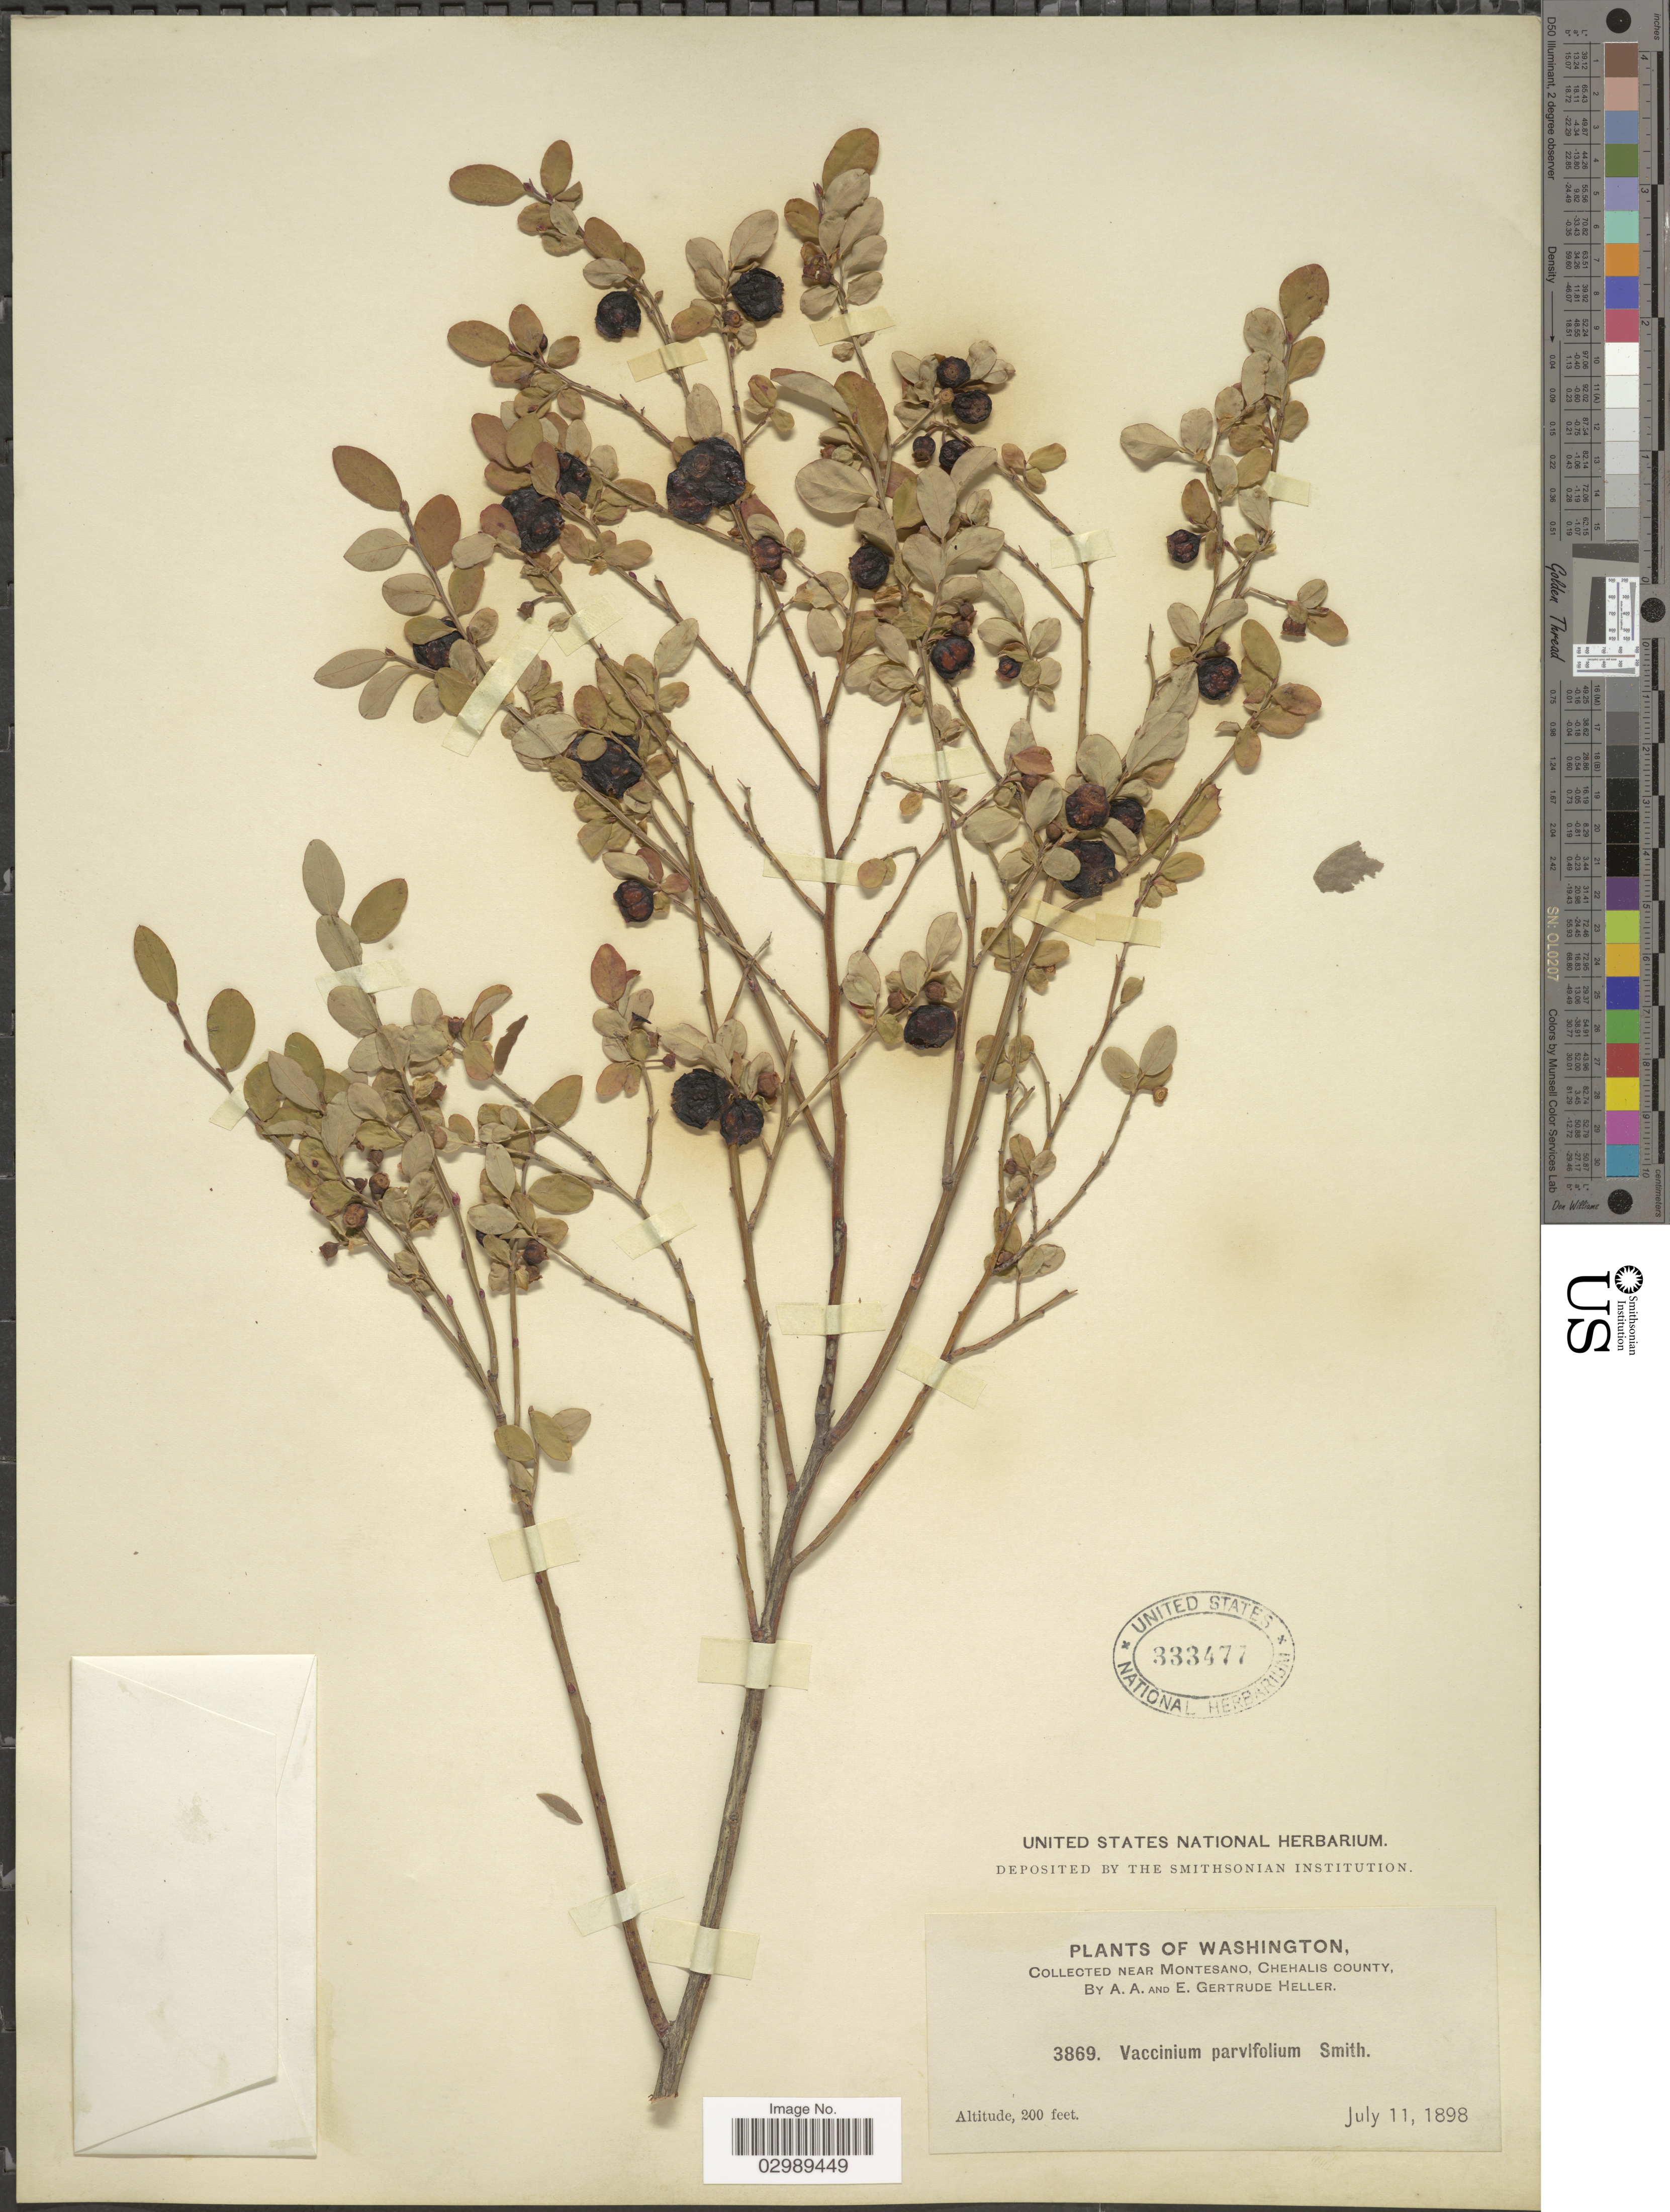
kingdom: Plantae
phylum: Tracheophyta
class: Magnoliopsida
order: Ericales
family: Ericaceae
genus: Vaccinium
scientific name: Vaccinium parvifolium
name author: Small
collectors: A. A. Heller & E. Gertrude Heller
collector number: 3869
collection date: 1898-07-11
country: United States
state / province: Washington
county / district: Grays Harbor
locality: Near Montesano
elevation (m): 61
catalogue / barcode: US 333477